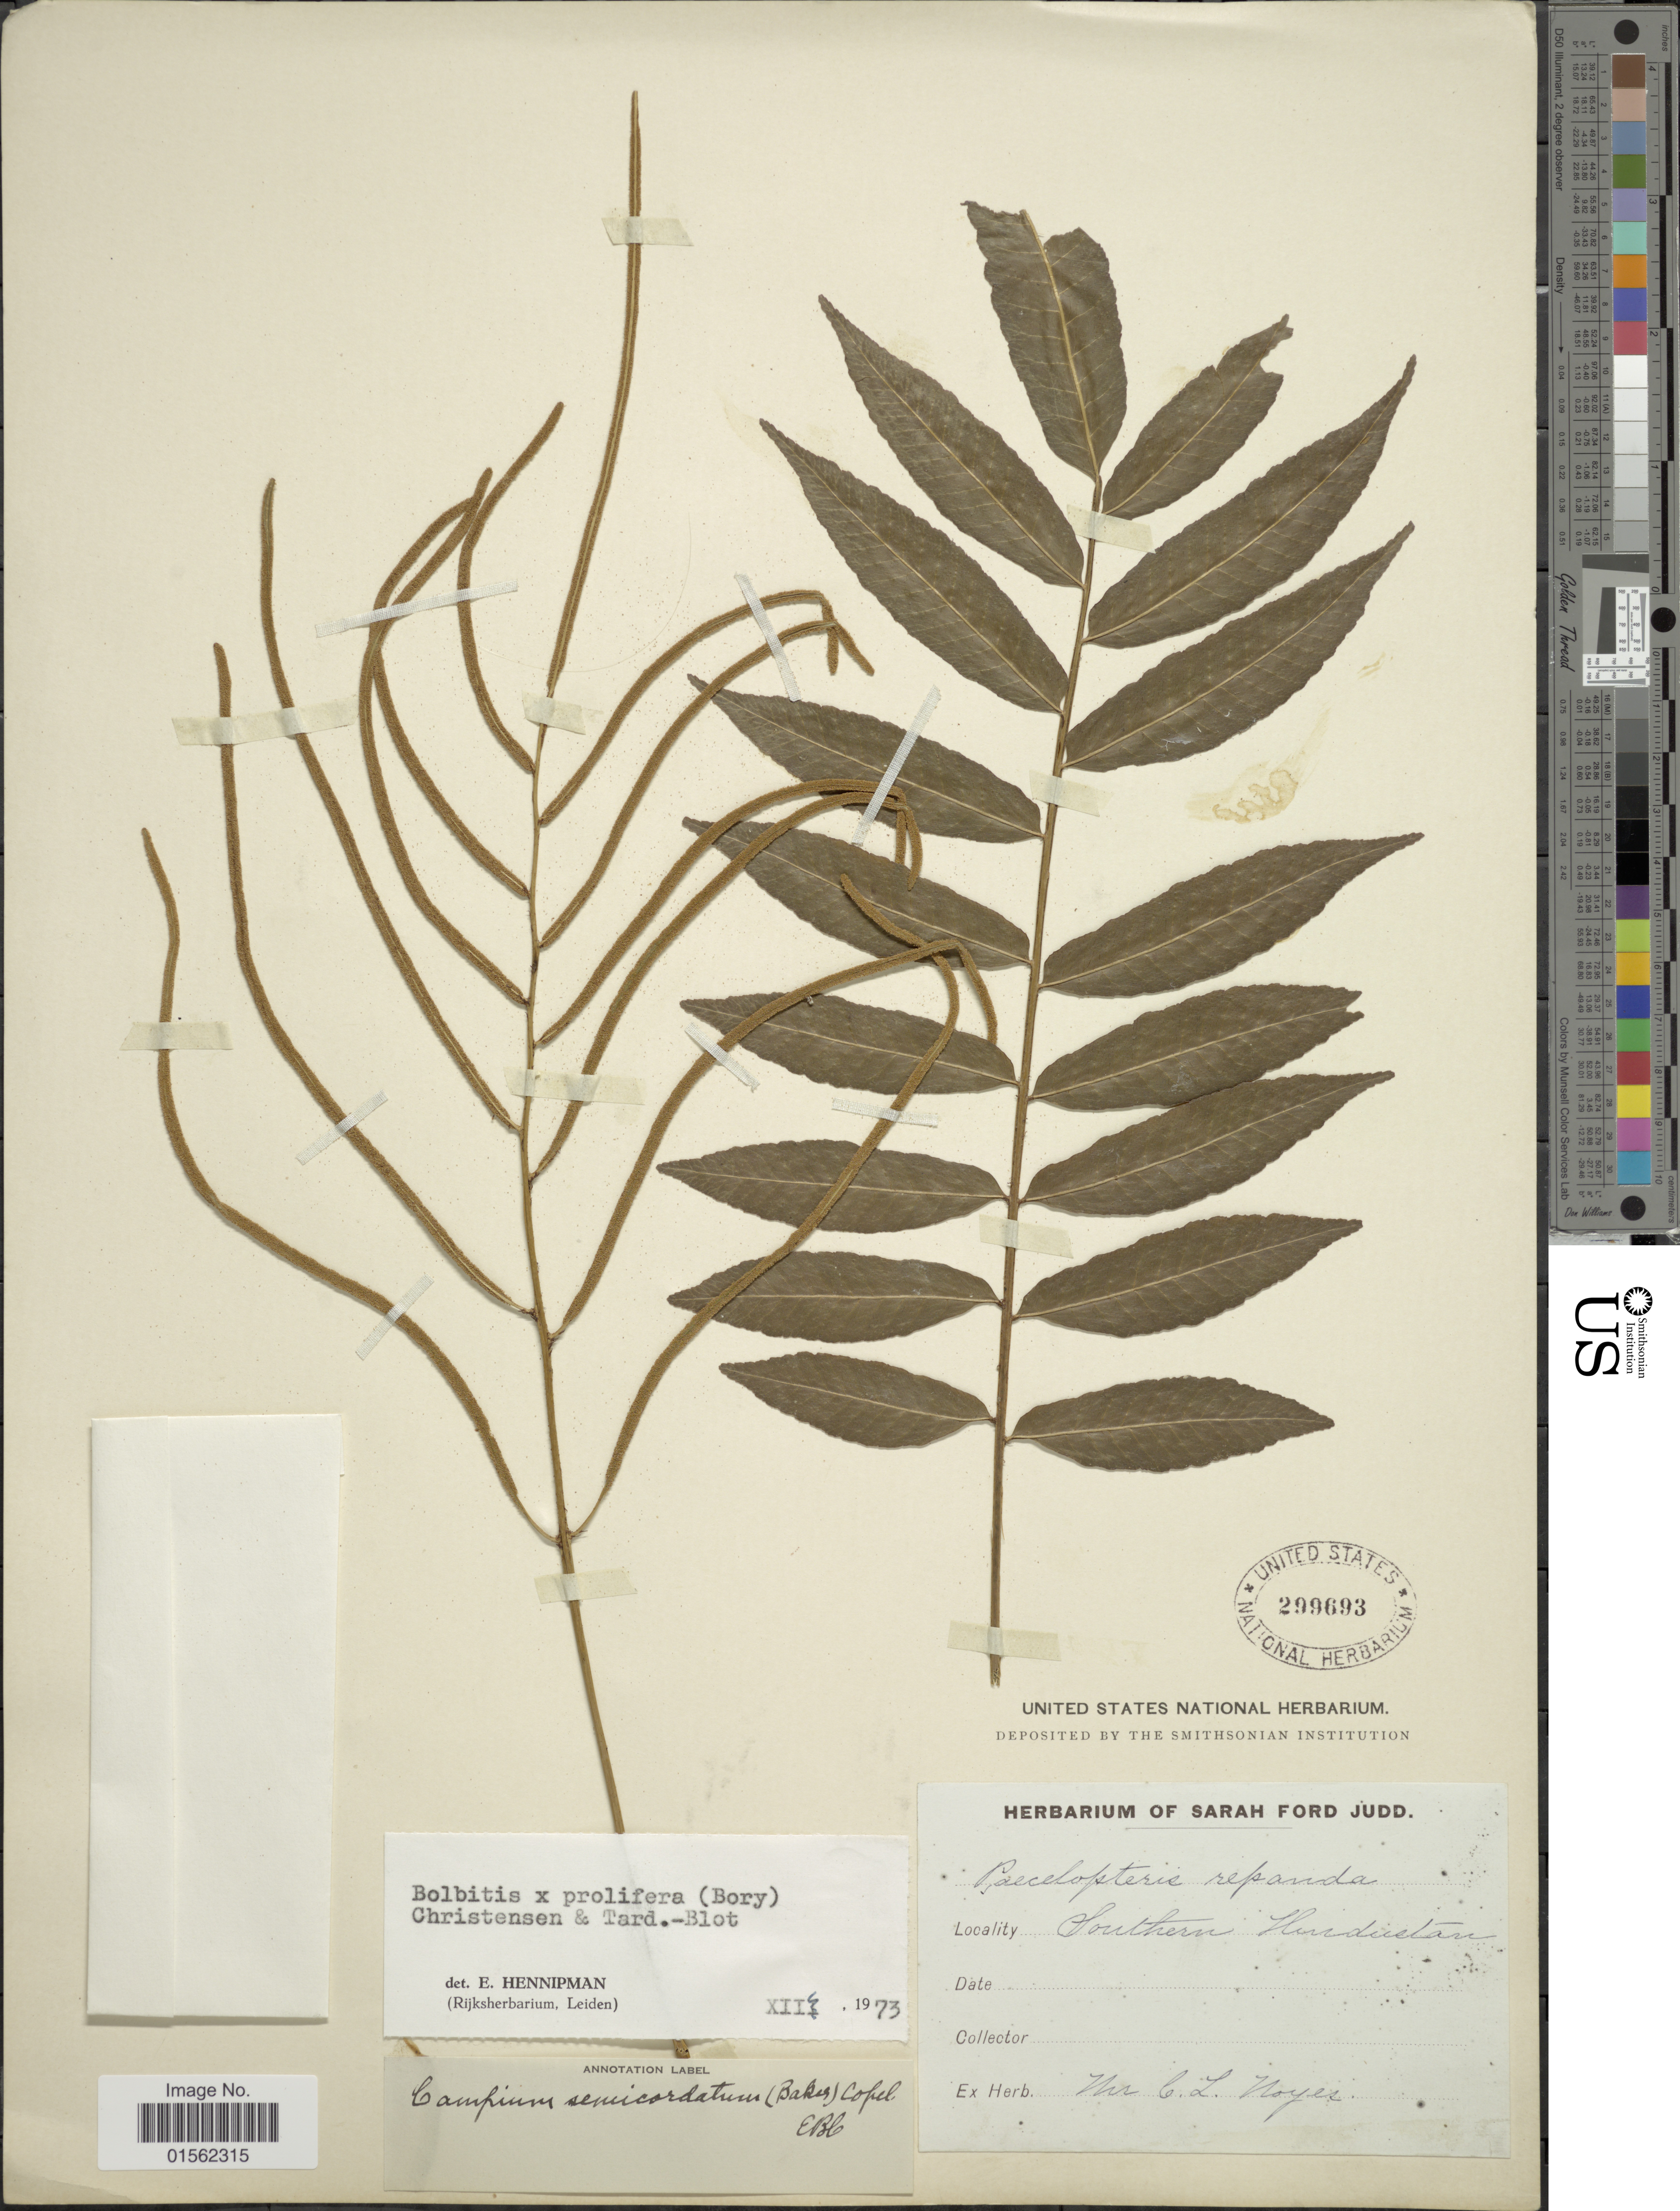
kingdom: Plantae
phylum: Tracheophyta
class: Polypodiopsida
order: Polypodiales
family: Dryopteridaceae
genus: Bolbitis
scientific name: Bolbitis prolifera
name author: (Bory) C. Chr. & Tardieu ex Tardieu & C. Chr.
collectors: ex herb. C. L. Noyes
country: India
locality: Southern Hindustan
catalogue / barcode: US 299693